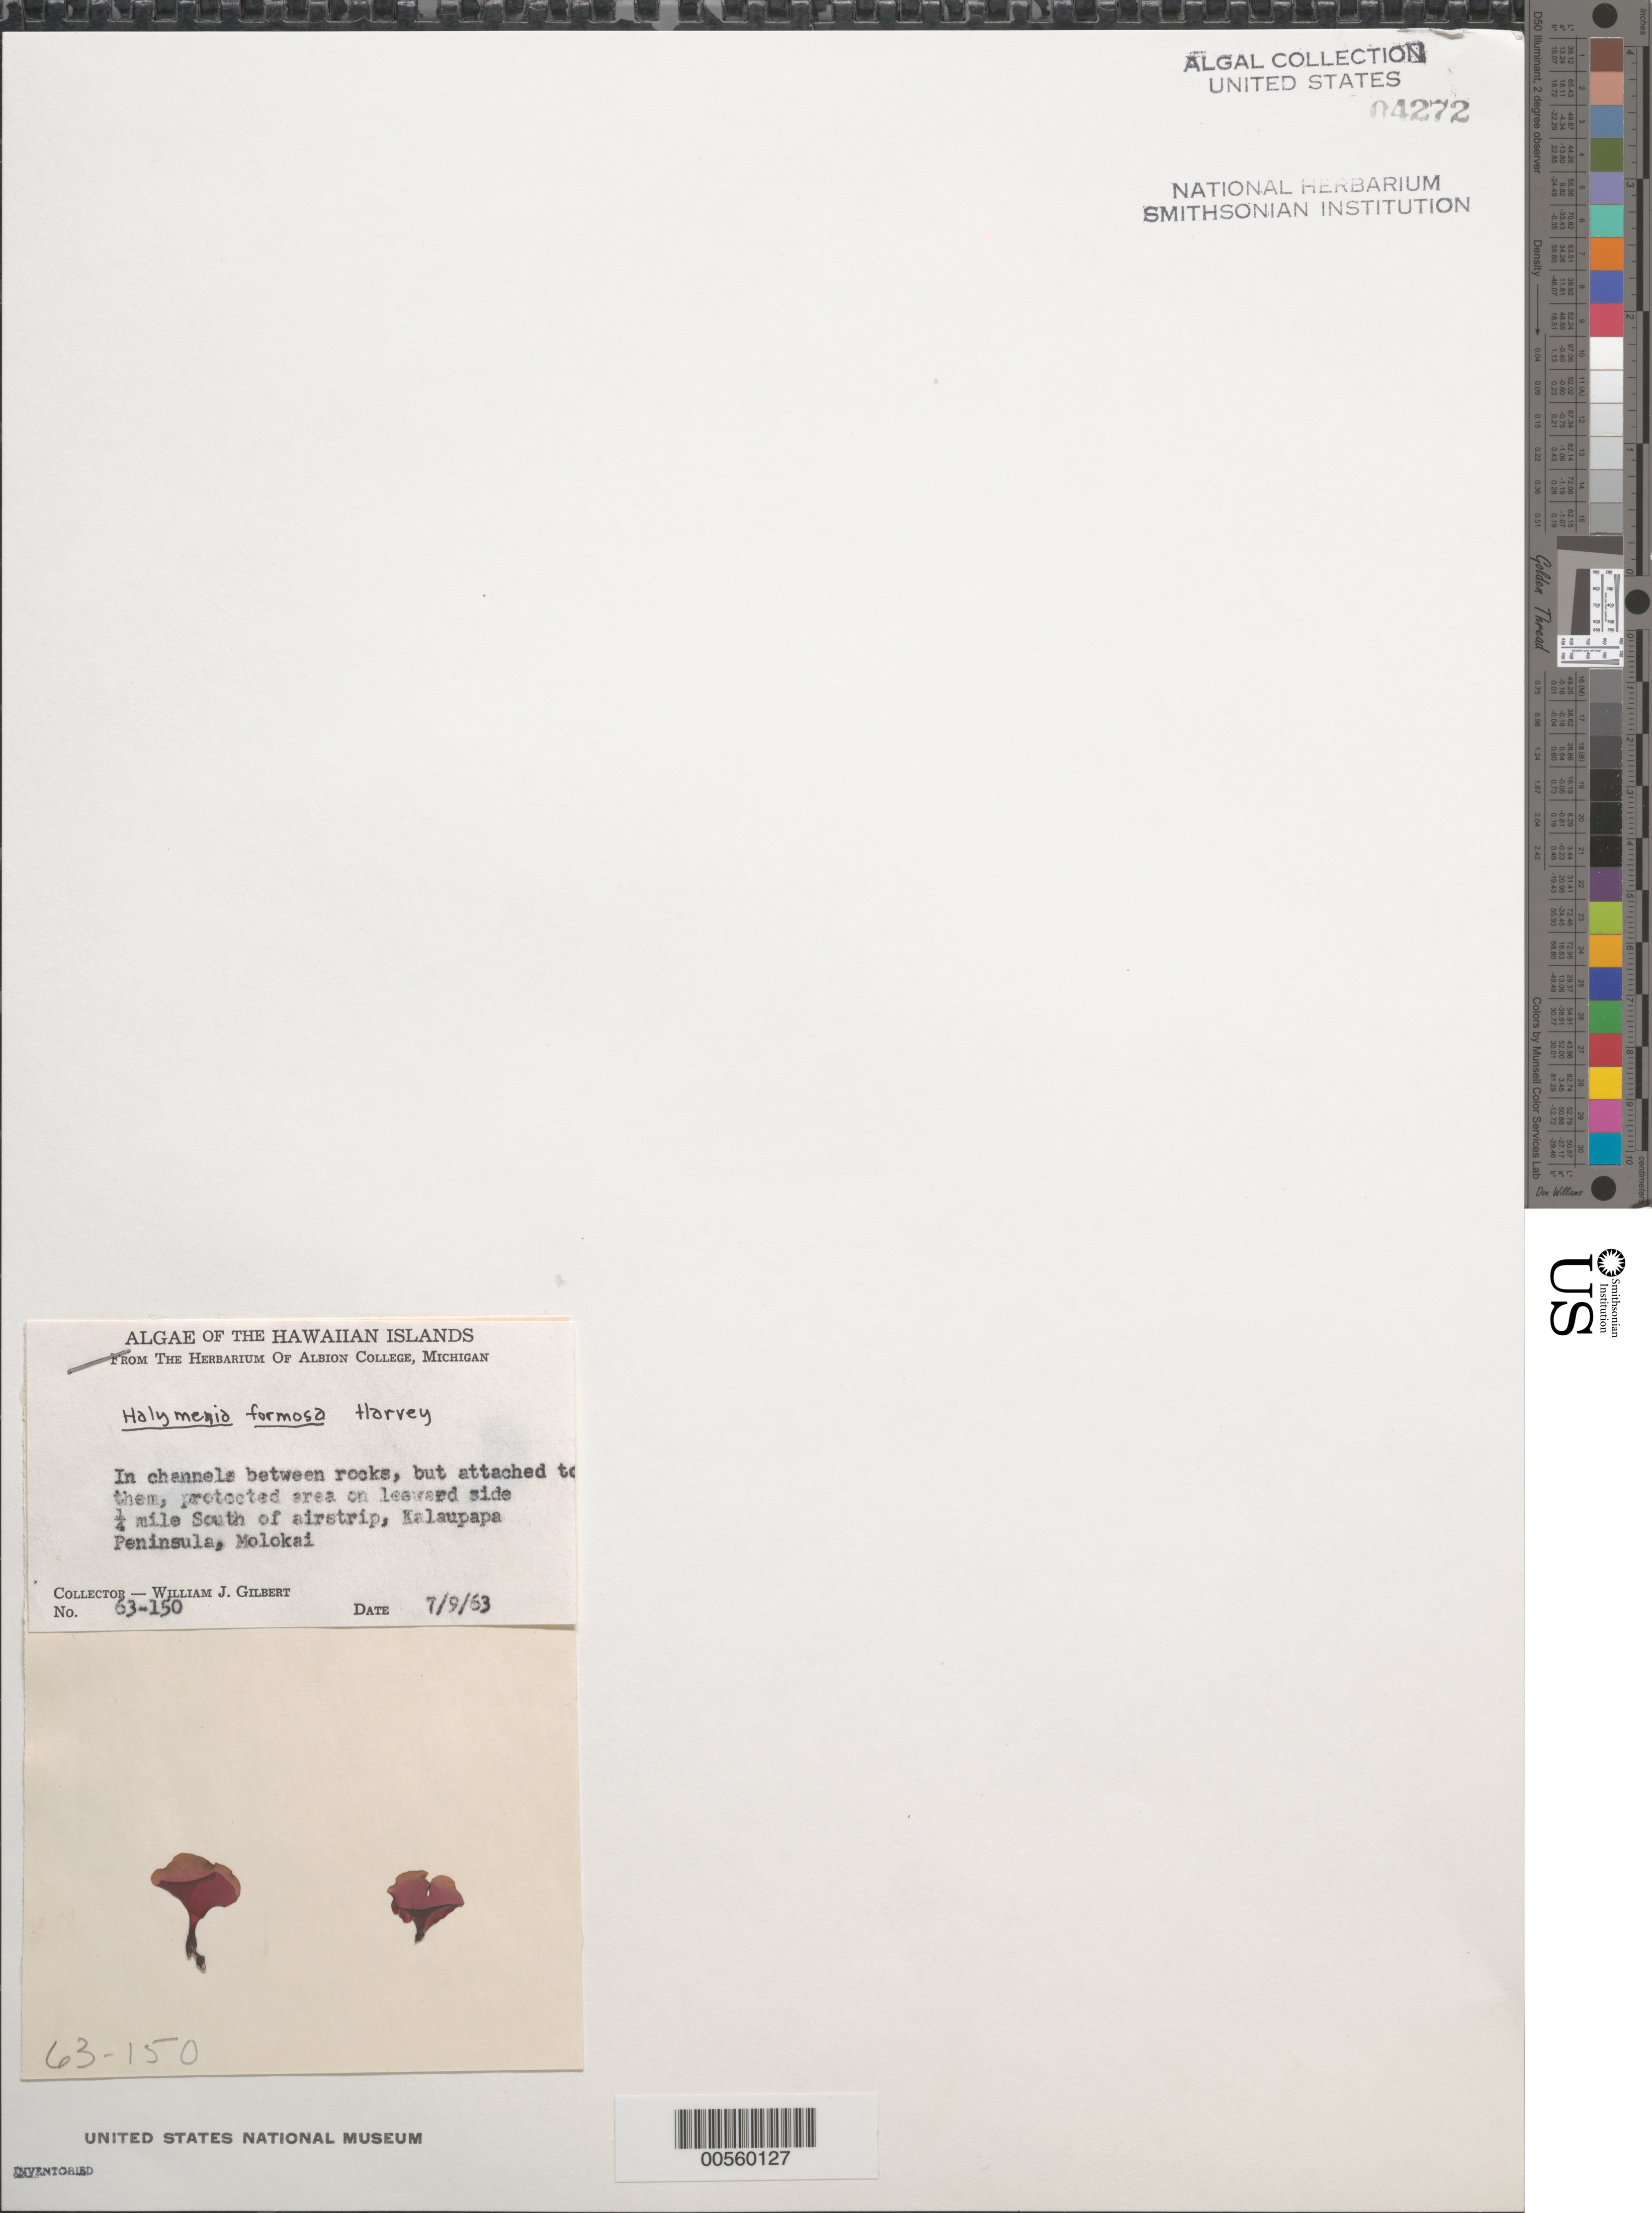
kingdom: Plantae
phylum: Rhodophyta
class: Florideophyceae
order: Halymeniales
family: Halymeniaceae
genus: Halymenia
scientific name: Halymenia formosa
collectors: W. J. Gilbert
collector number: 63-150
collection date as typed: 09 Jul 1963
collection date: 1963-07-09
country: United States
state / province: Hawaii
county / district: Maui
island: Moloka'i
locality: Kalaupapa Peninsula, 0.25 mile south of airstrip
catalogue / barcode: US 4272